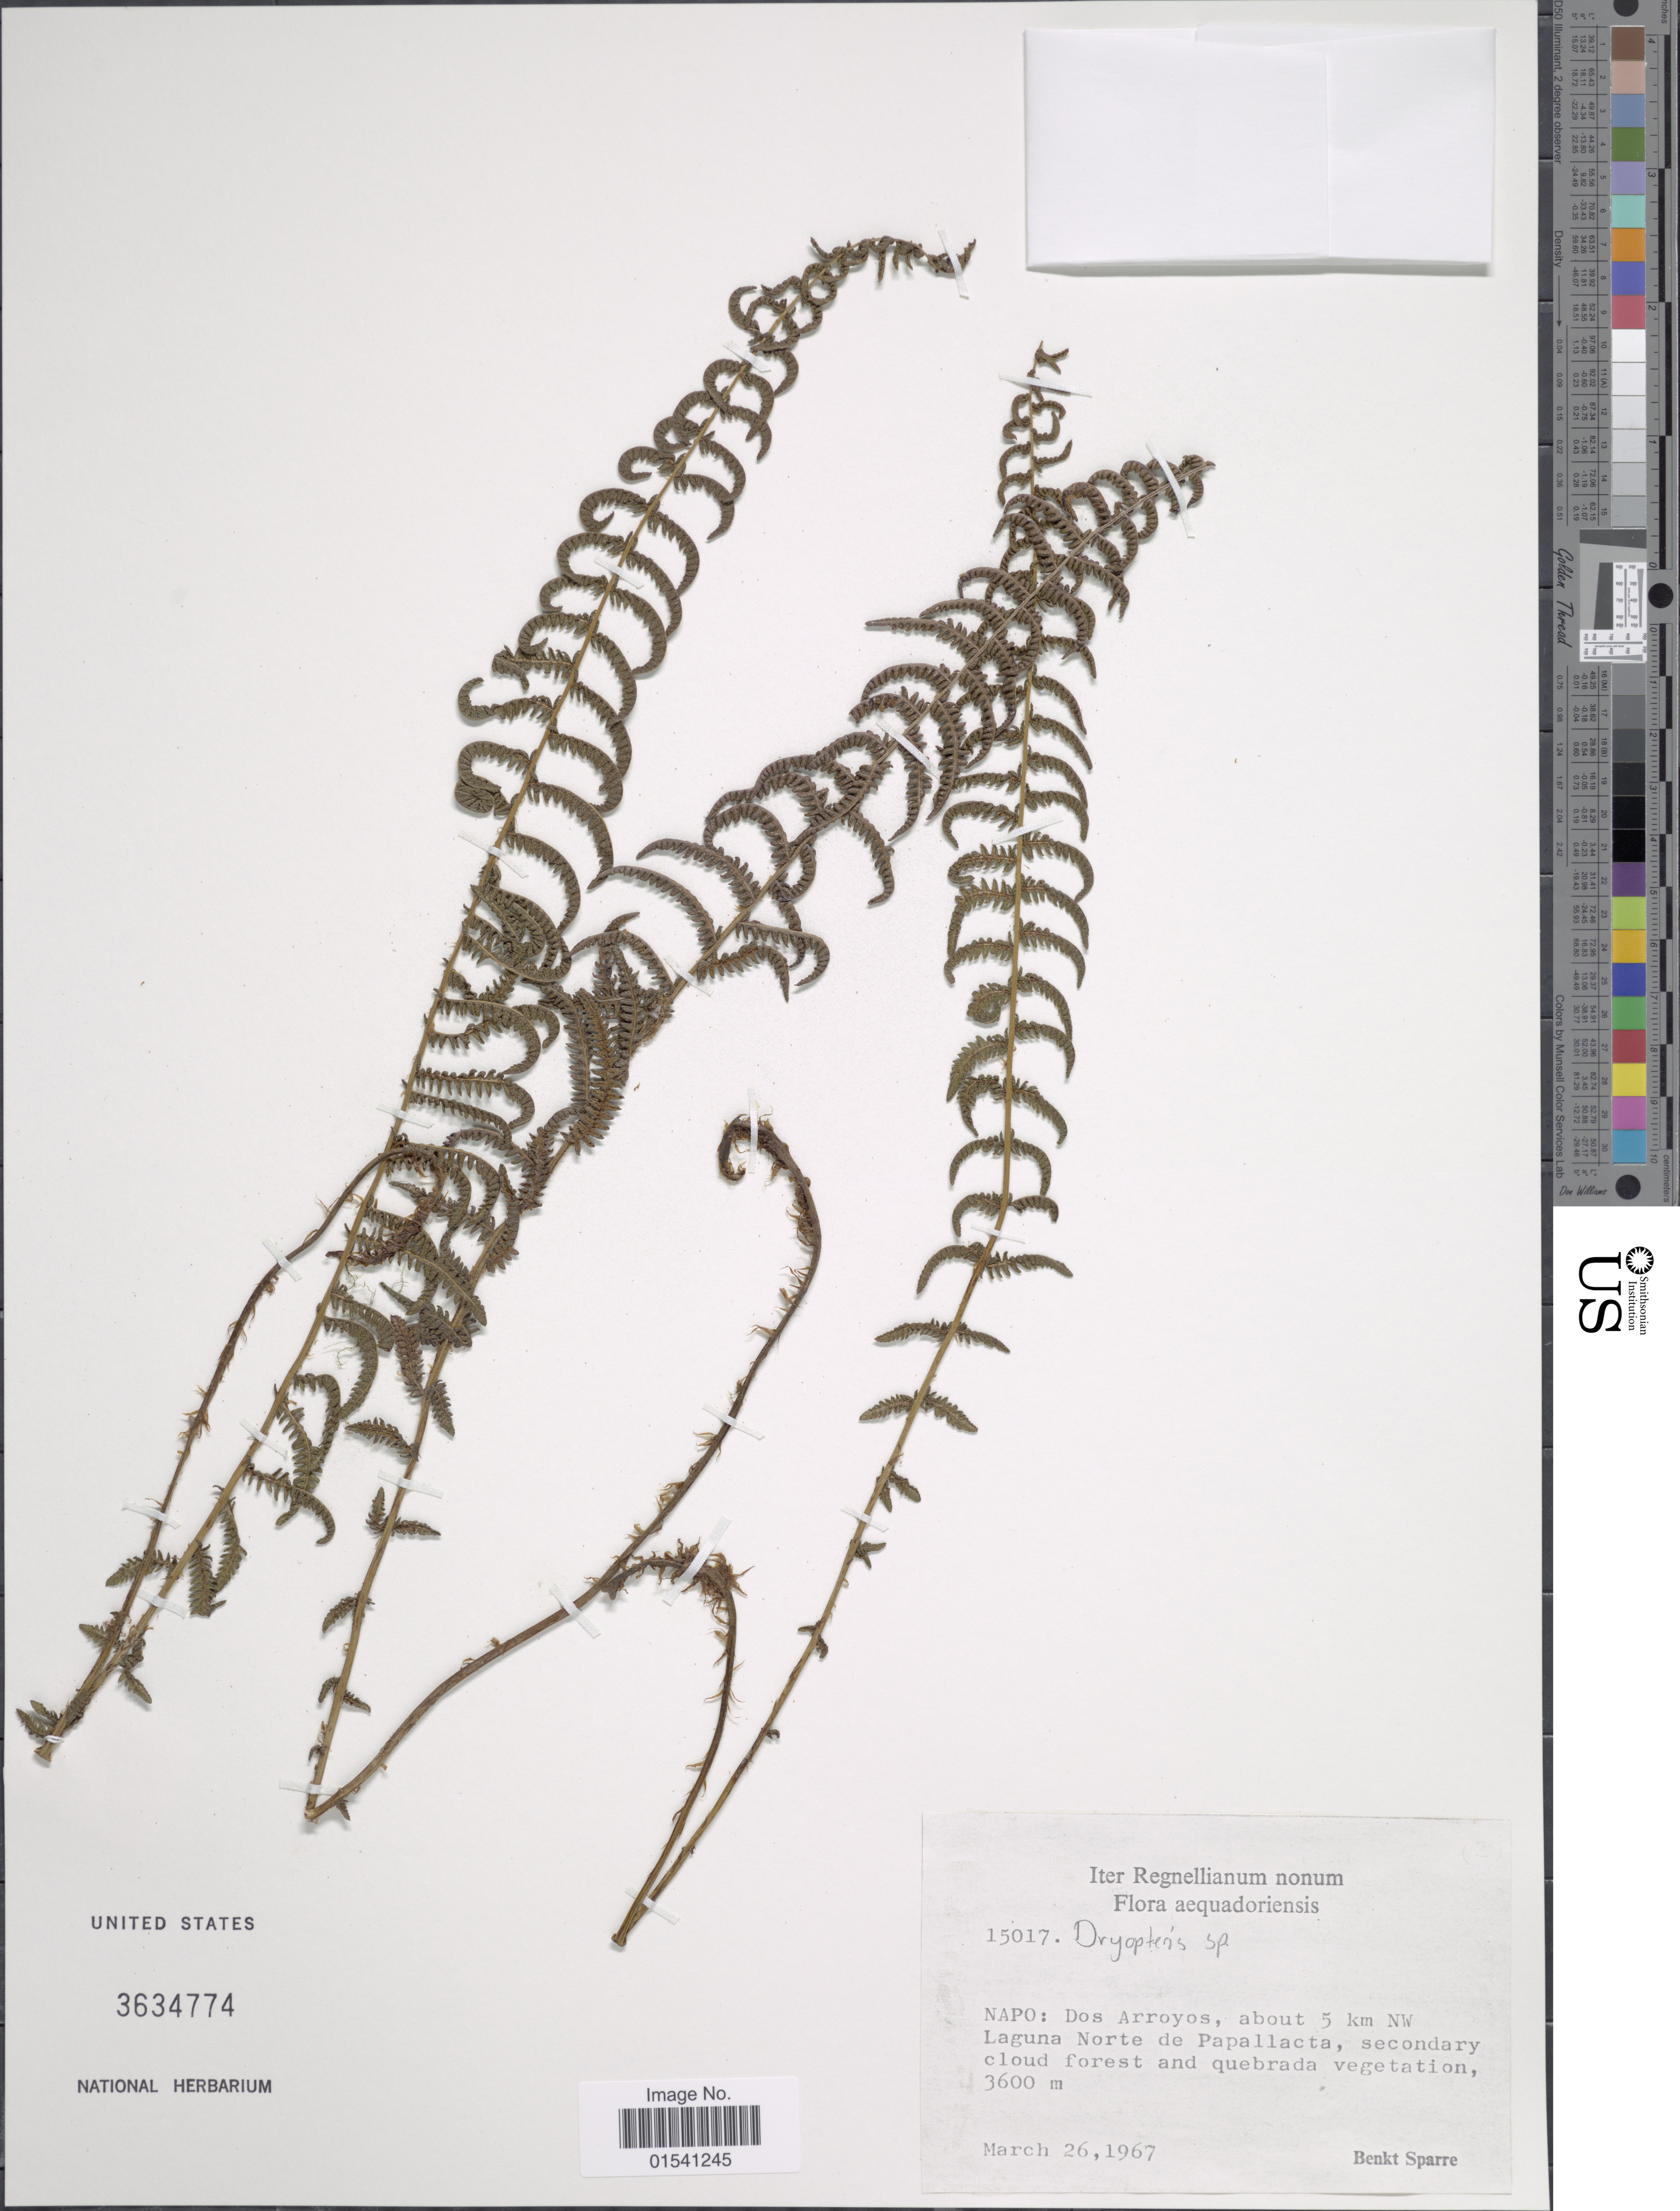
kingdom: Plantae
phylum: Tracheophyta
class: Polypodiopsida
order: Polypodiales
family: Thelypteridaceae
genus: Amauropelta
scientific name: Amauropelta sp.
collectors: B. Sparre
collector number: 15017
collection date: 1967-03-26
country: Ecuador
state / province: Napo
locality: Dos Arroyos, about 5 km NW Laguna Norte de Papallacta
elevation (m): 3600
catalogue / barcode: US 3634774